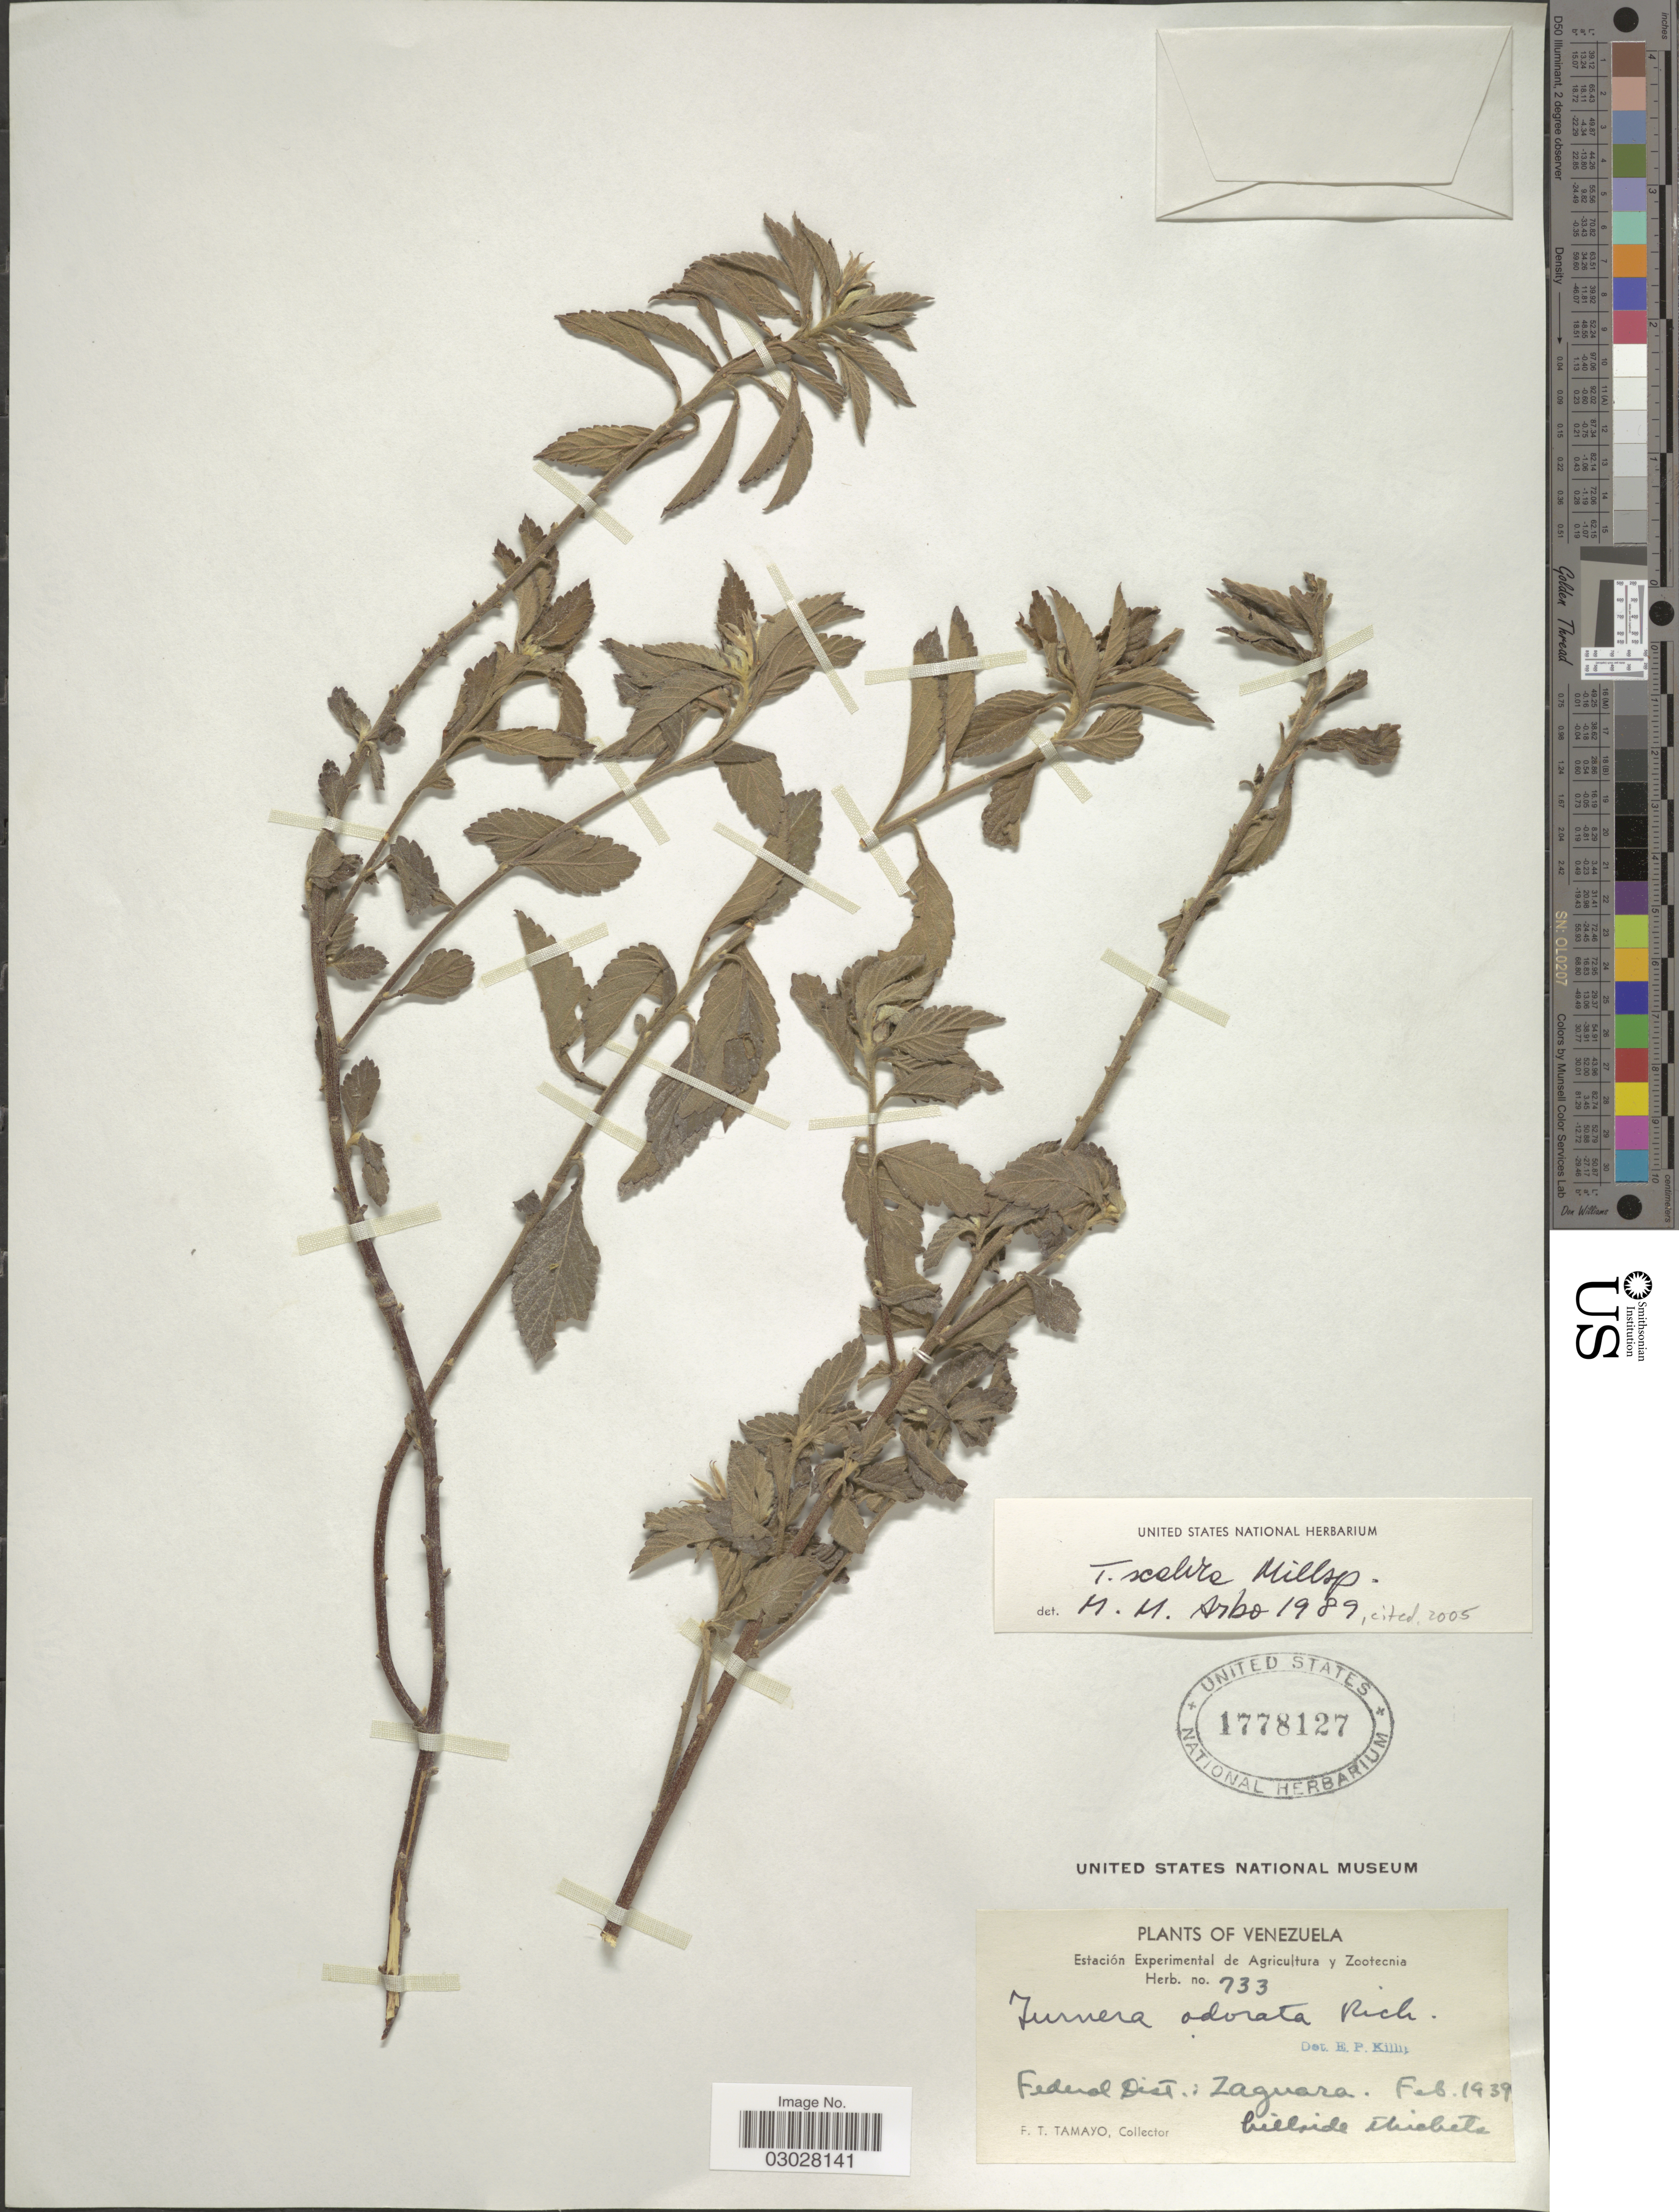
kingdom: Plantae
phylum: Tracheophyta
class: Magnoliopsida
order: Malpighiales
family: Turneraceae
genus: Turnera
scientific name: Turnera scabra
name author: Millsp.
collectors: F. Tamayo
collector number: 733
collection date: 1939-02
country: Venezuela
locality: Federal Dist.: Zaguara.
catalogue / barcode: US 1778127